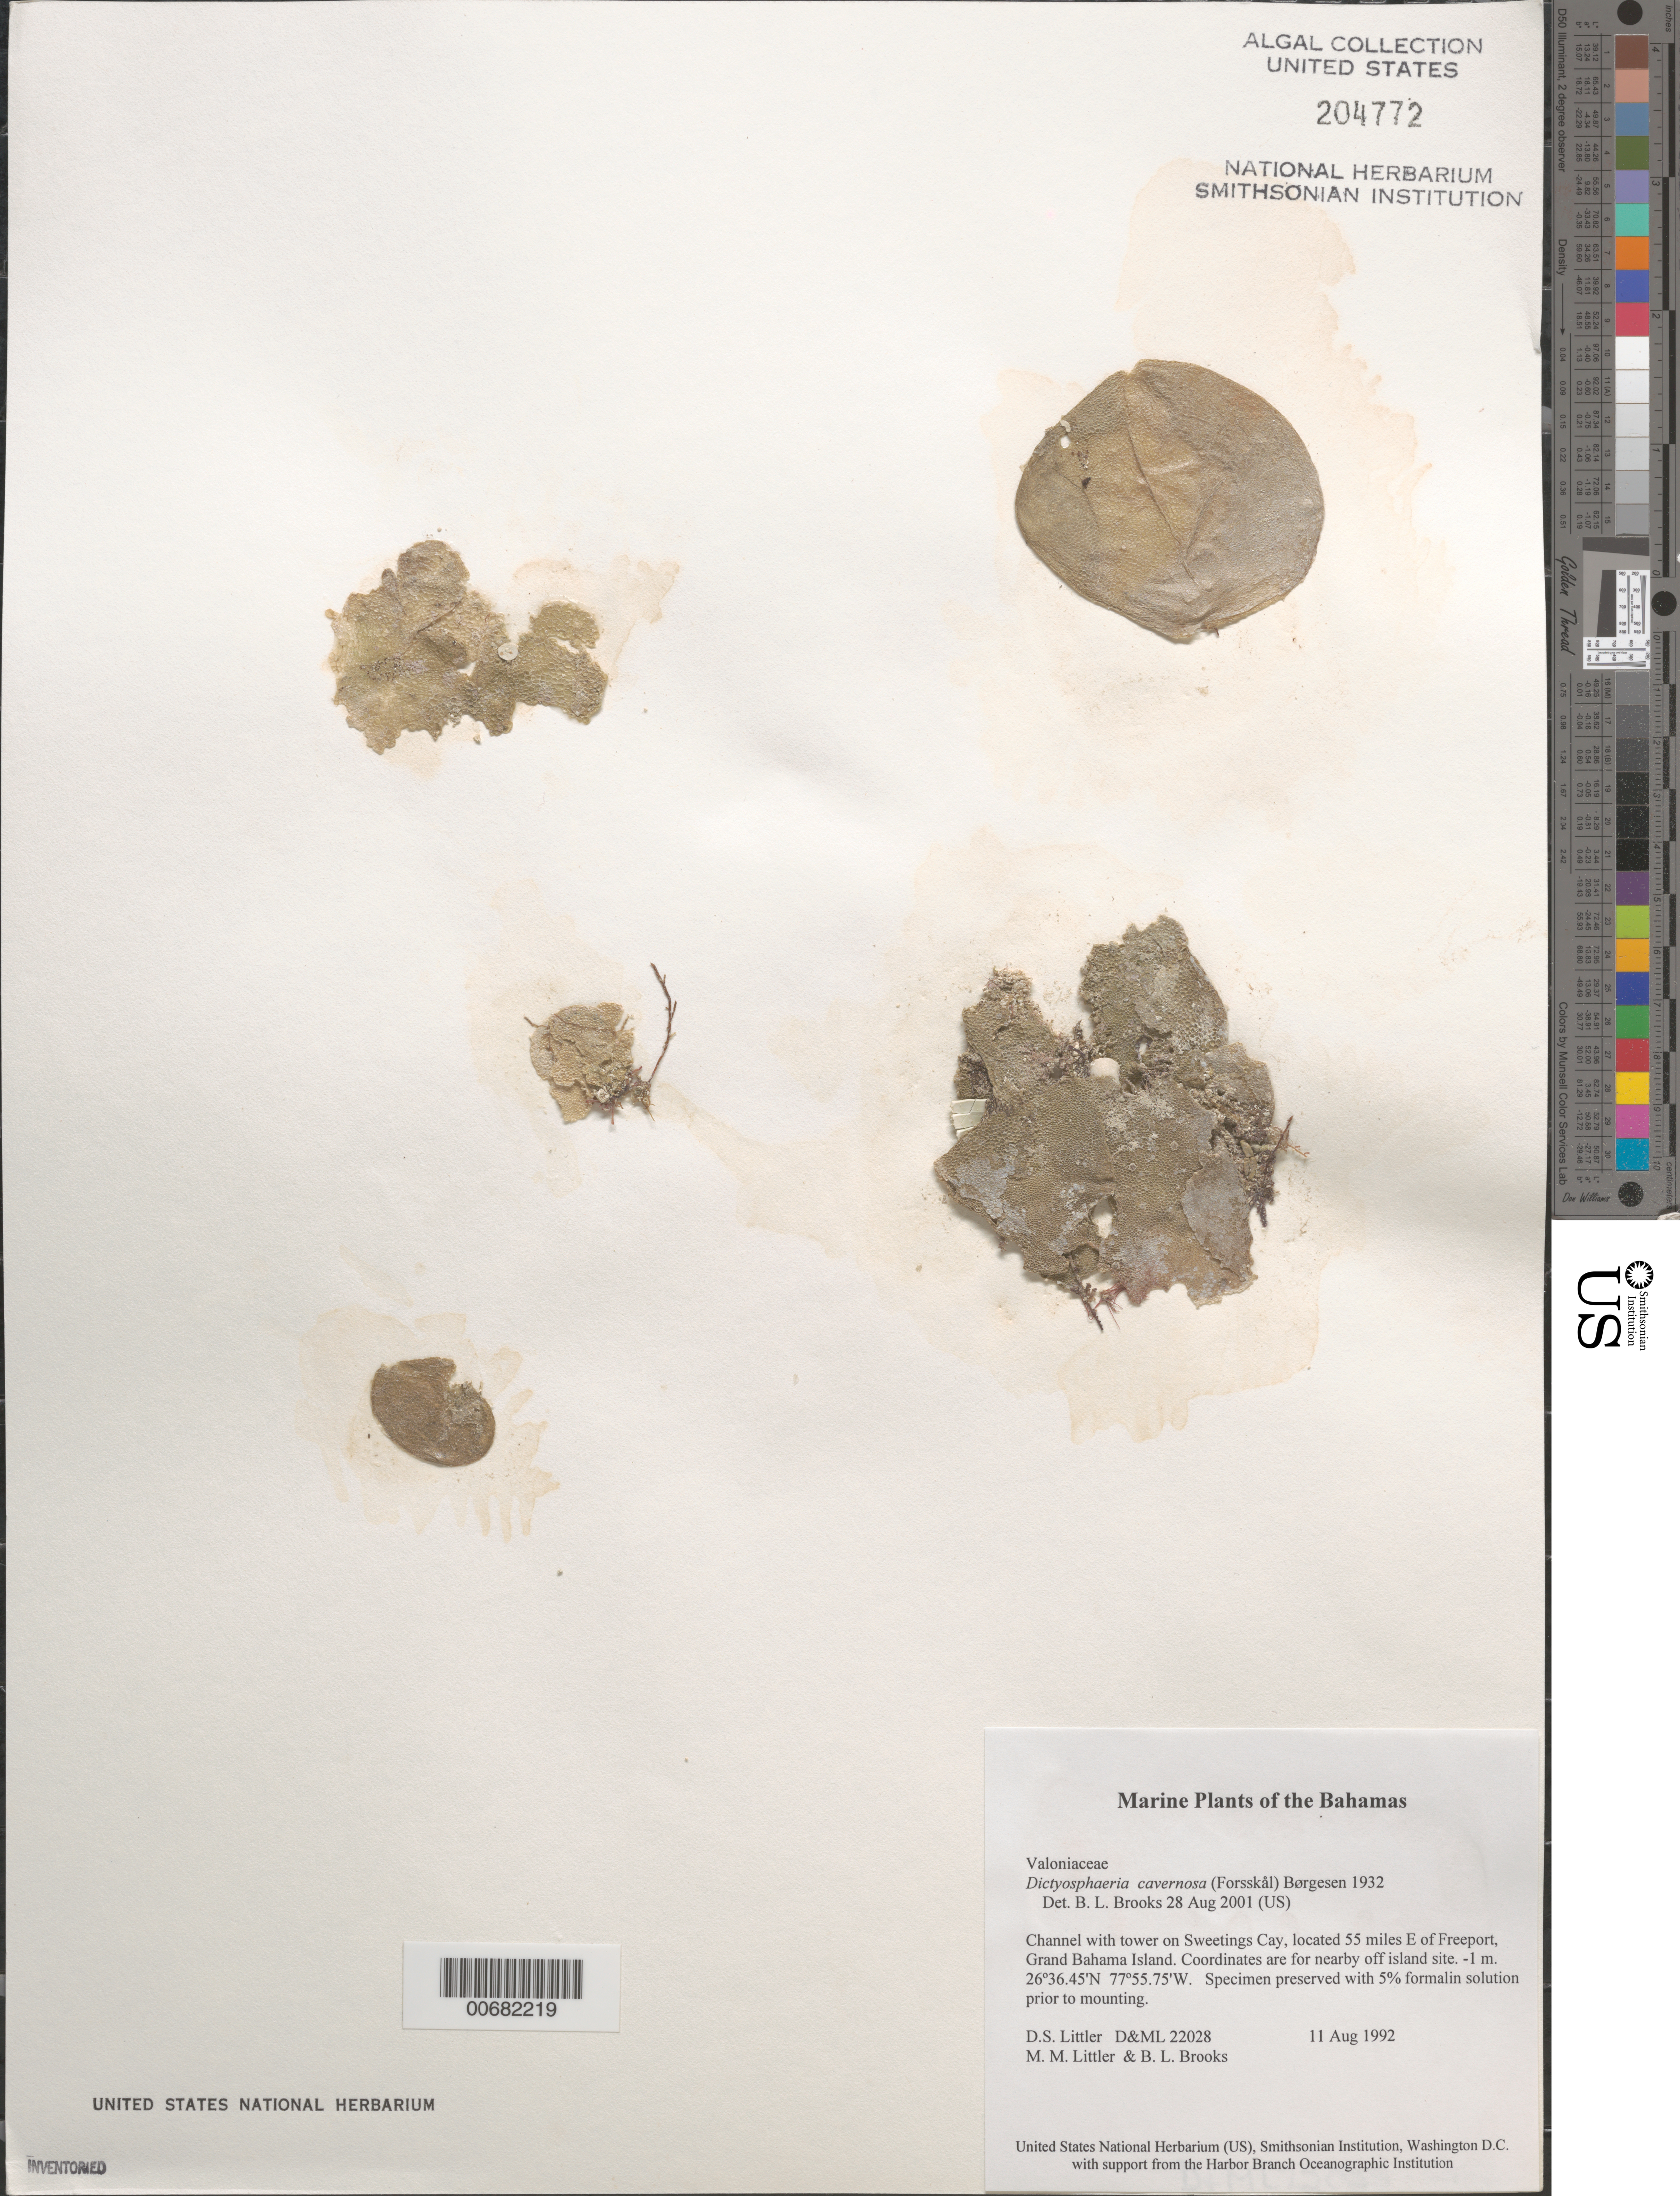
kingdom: Plantae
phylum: Chlorophyta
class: Ulvophyceae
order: Siphonocladales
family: Siphonocladaceae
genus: Dictyosphaeria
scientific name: Dictyosphaeria cavernosa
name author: (Forssk.) Børgesen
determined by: Brooks, B. L., (BOT), Smithsonian Institution - National Museum of Natural History (UNITED STATES)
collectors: D. S. Littler, M. M. Littler & B. Brooks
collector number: D&ML 22028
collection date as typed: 11 Aug 1992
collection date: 1992-08-11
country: Bahamas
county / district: Grand Bahama District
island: Sweetings Cay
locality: Off Sweetings Cay, 55 miles east of Freeport, Grand Bahama Island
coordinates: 26 36.45' N, 77 55.75' W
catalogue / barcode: US 204772